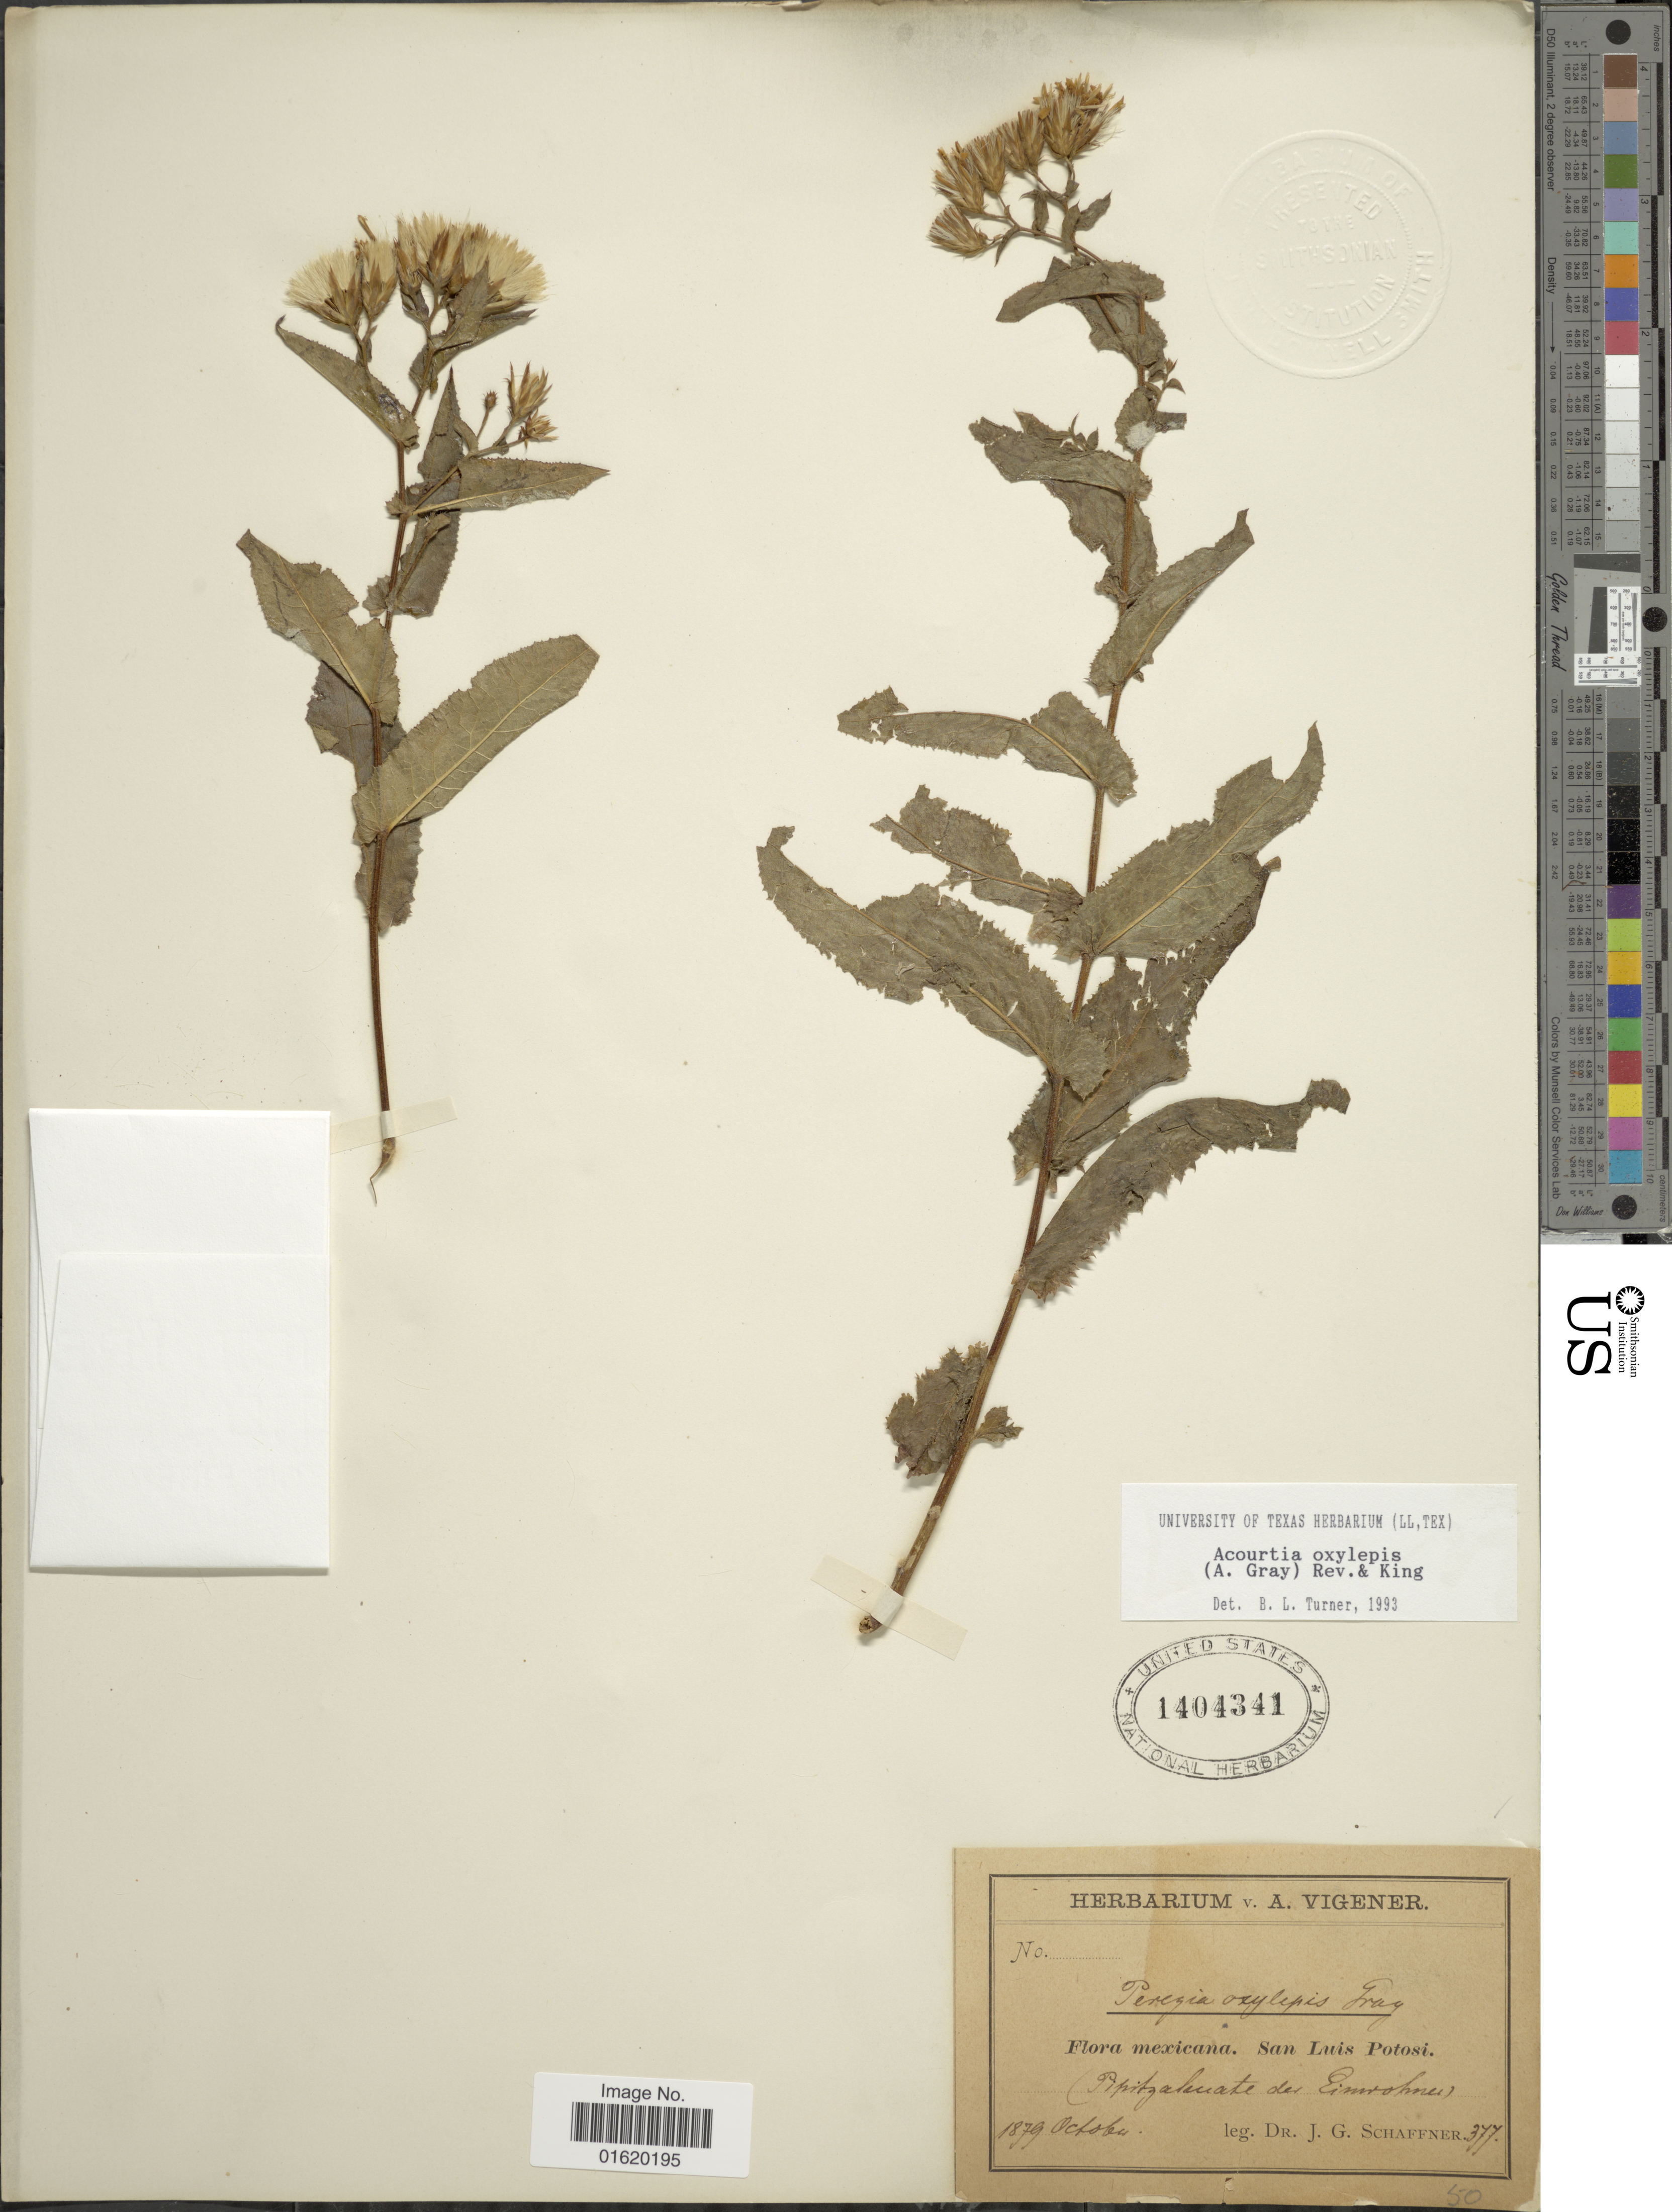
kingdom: Plantae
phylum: Tracheophyta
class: Magnoliopsida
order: Asterales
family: Asteraceae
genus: Acourtia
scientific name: Acourtia oxylepis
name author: (A. Gray) Reveal & R.M. King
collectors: J. G. Schaffner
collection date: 1879-10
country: Mexico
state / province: San Luis Potosí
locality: (Pipitzalucate der Einwohner) [interpreted]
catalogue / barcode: US 1404341